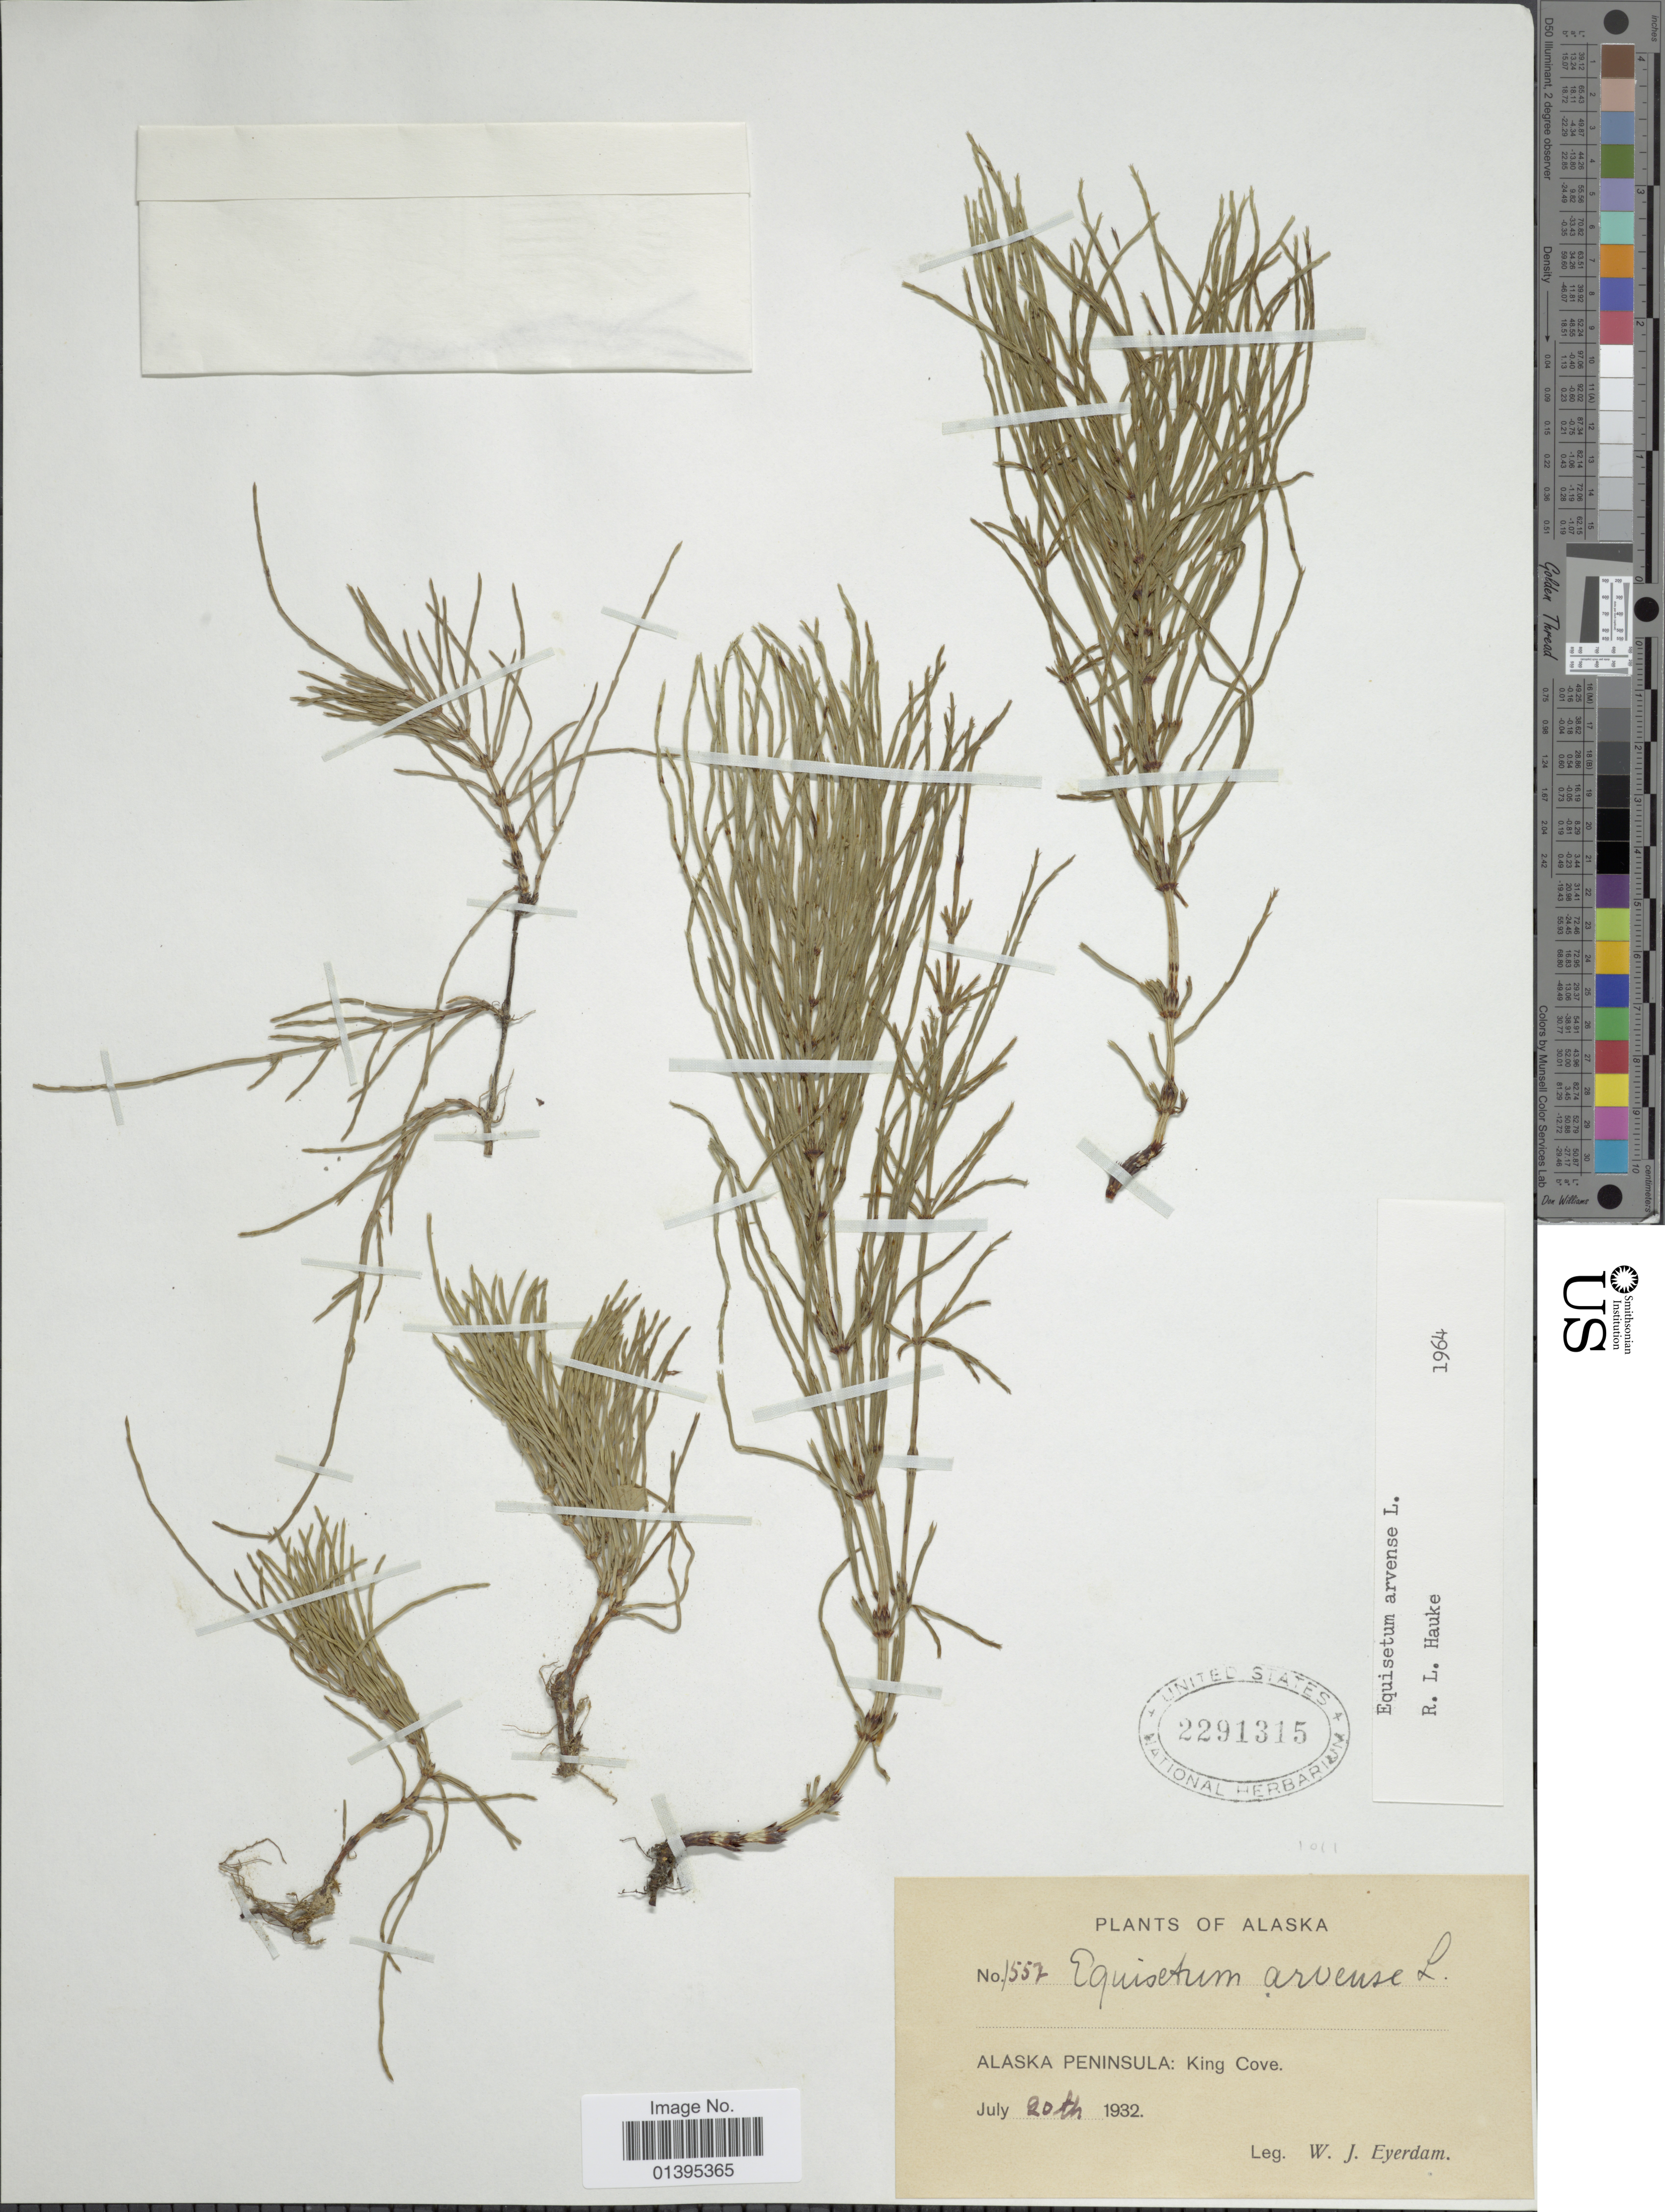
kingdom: Plantae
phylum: Tracheophyta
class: Polypodiopsida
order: Equisetales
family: Equisetaceae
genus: Equisetum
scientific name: Equisetum arvense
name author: L.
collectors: W. J. Eyerdam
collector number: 1557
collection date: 1932-07-20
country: United States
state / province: Alaska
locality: Alaska Peninsula: King Cove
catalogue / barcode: US 2291315